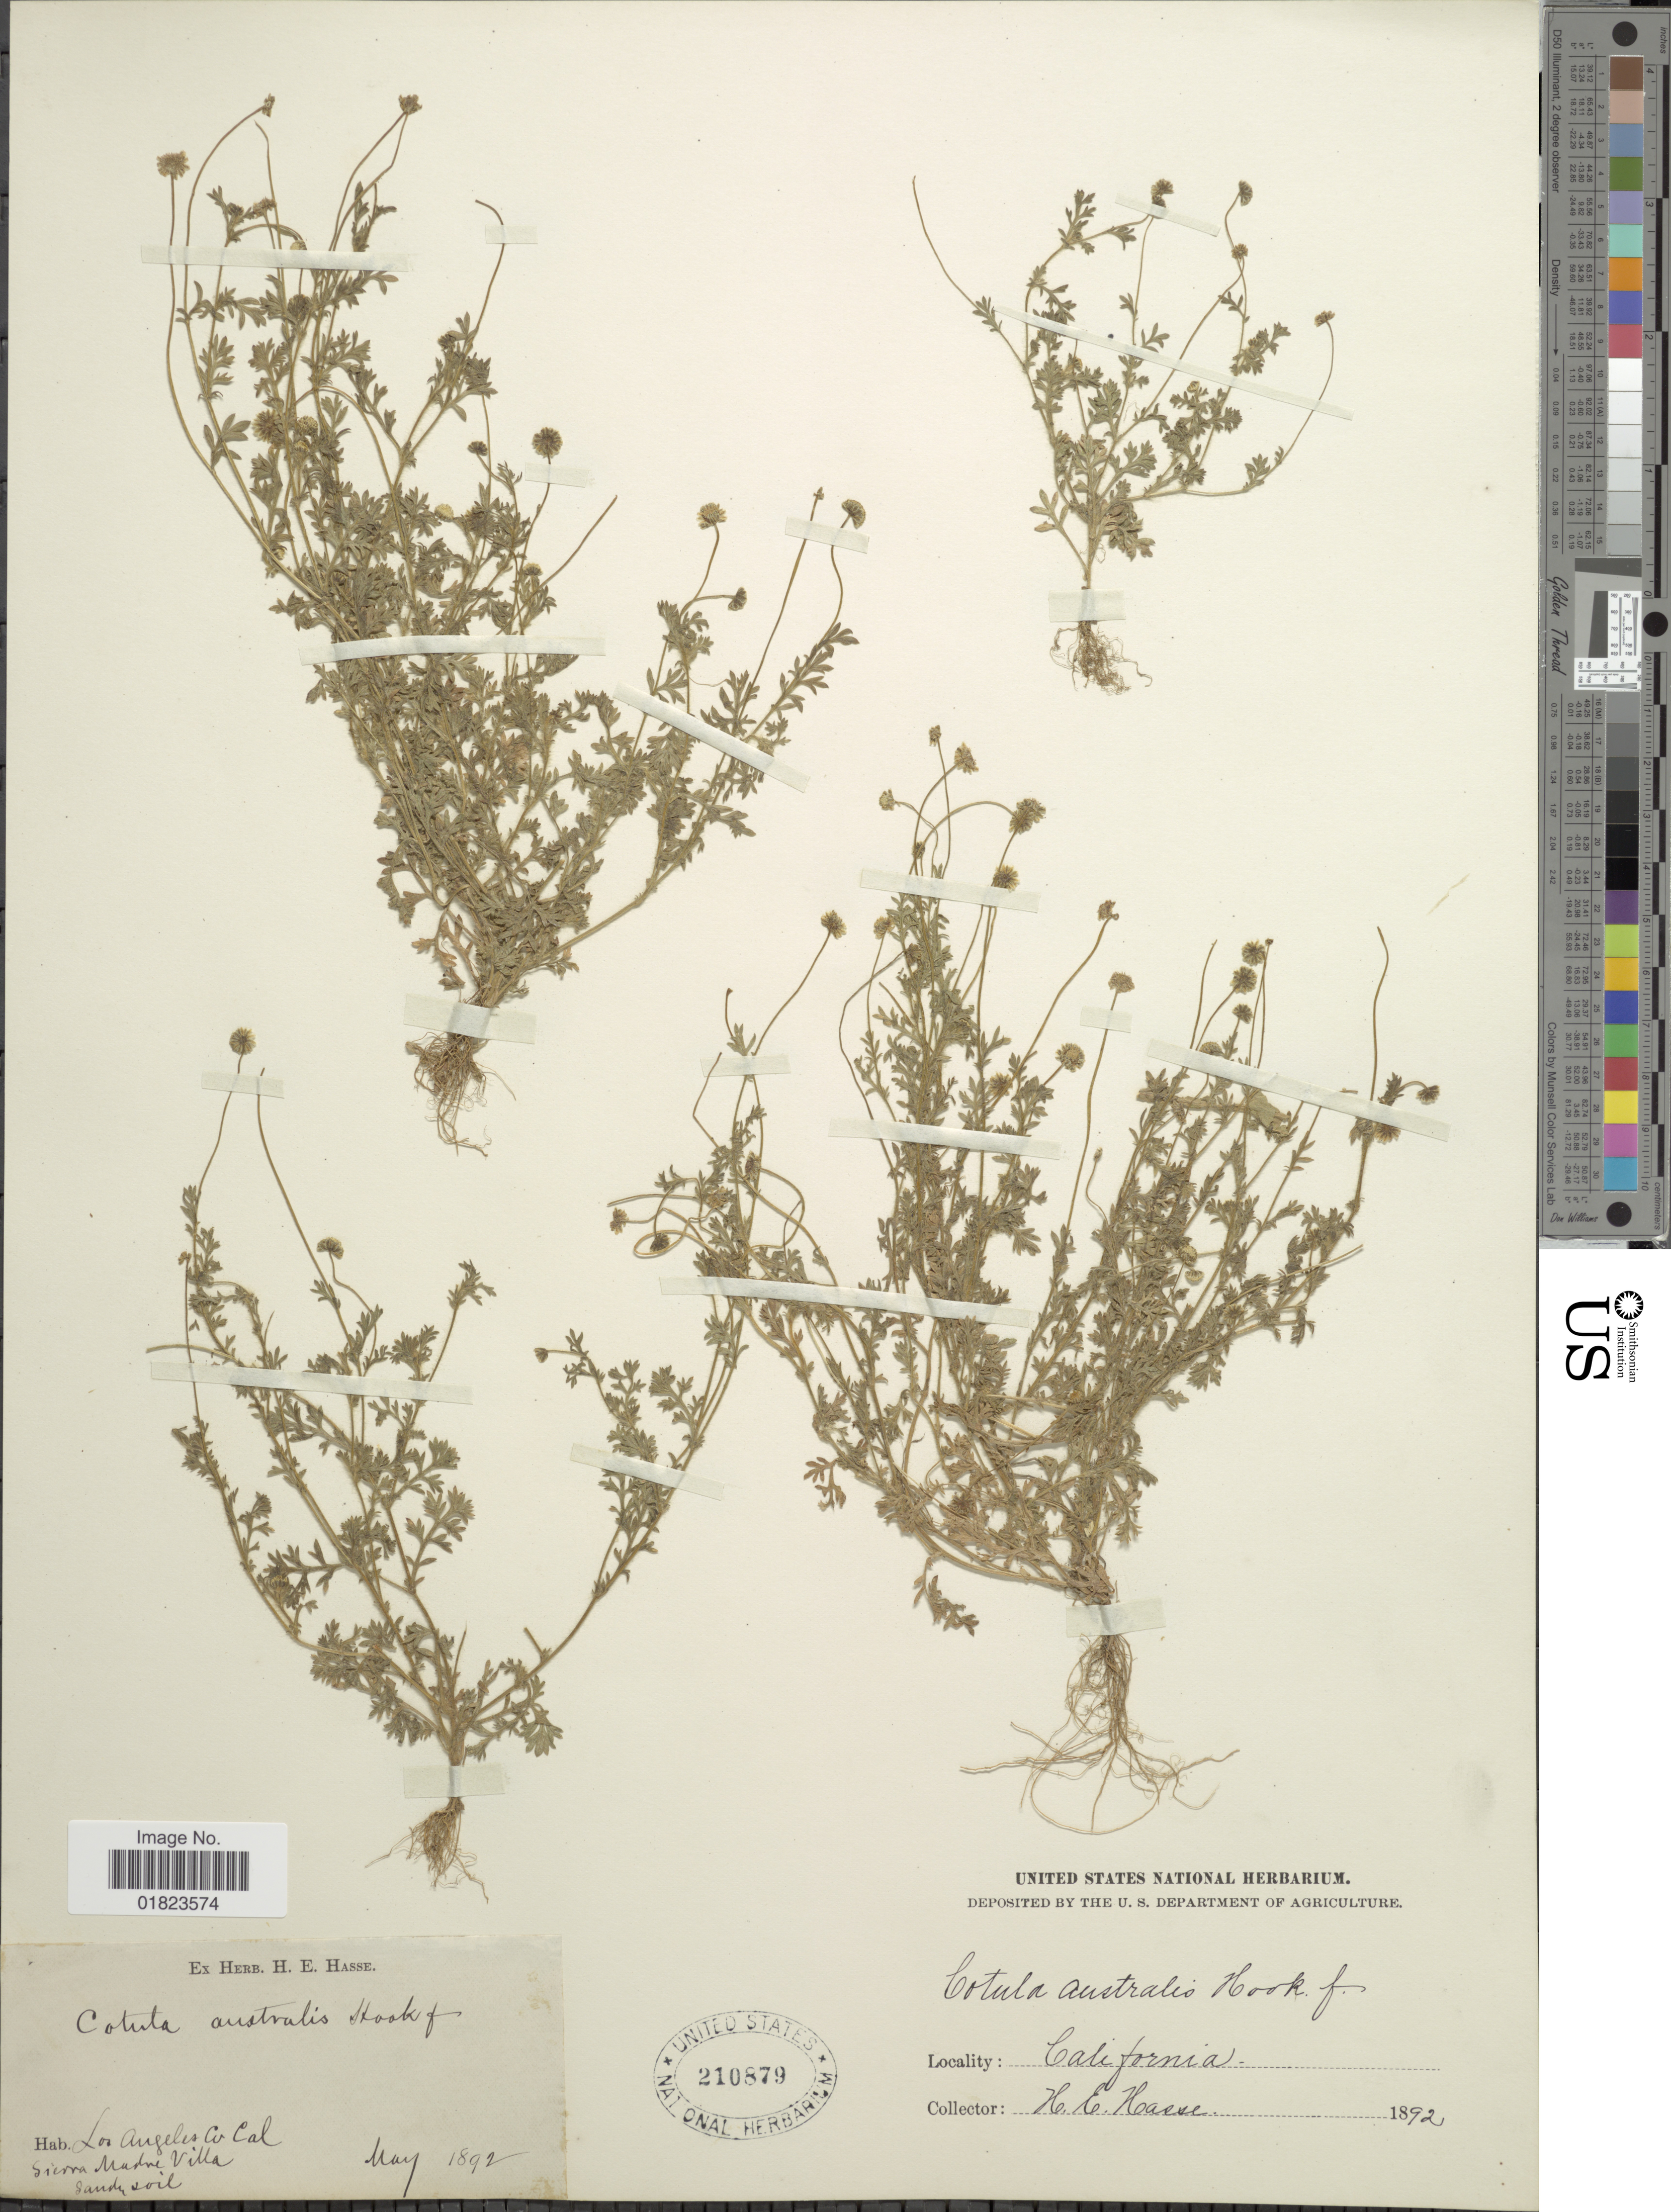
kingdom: Plantae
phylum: Tracheophyta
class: Magnoliopsida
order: Asterales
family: Asteraceae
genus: Cotula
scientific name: Cotula australis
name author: (Sieber ex Spreng.) Hook. f.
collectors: H. E. Hasse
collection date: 1892-05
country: United States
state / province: California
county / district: Los Angeles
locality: Los Angeles Co Cal. Sierre Madre Villa.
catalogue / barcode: US 210879